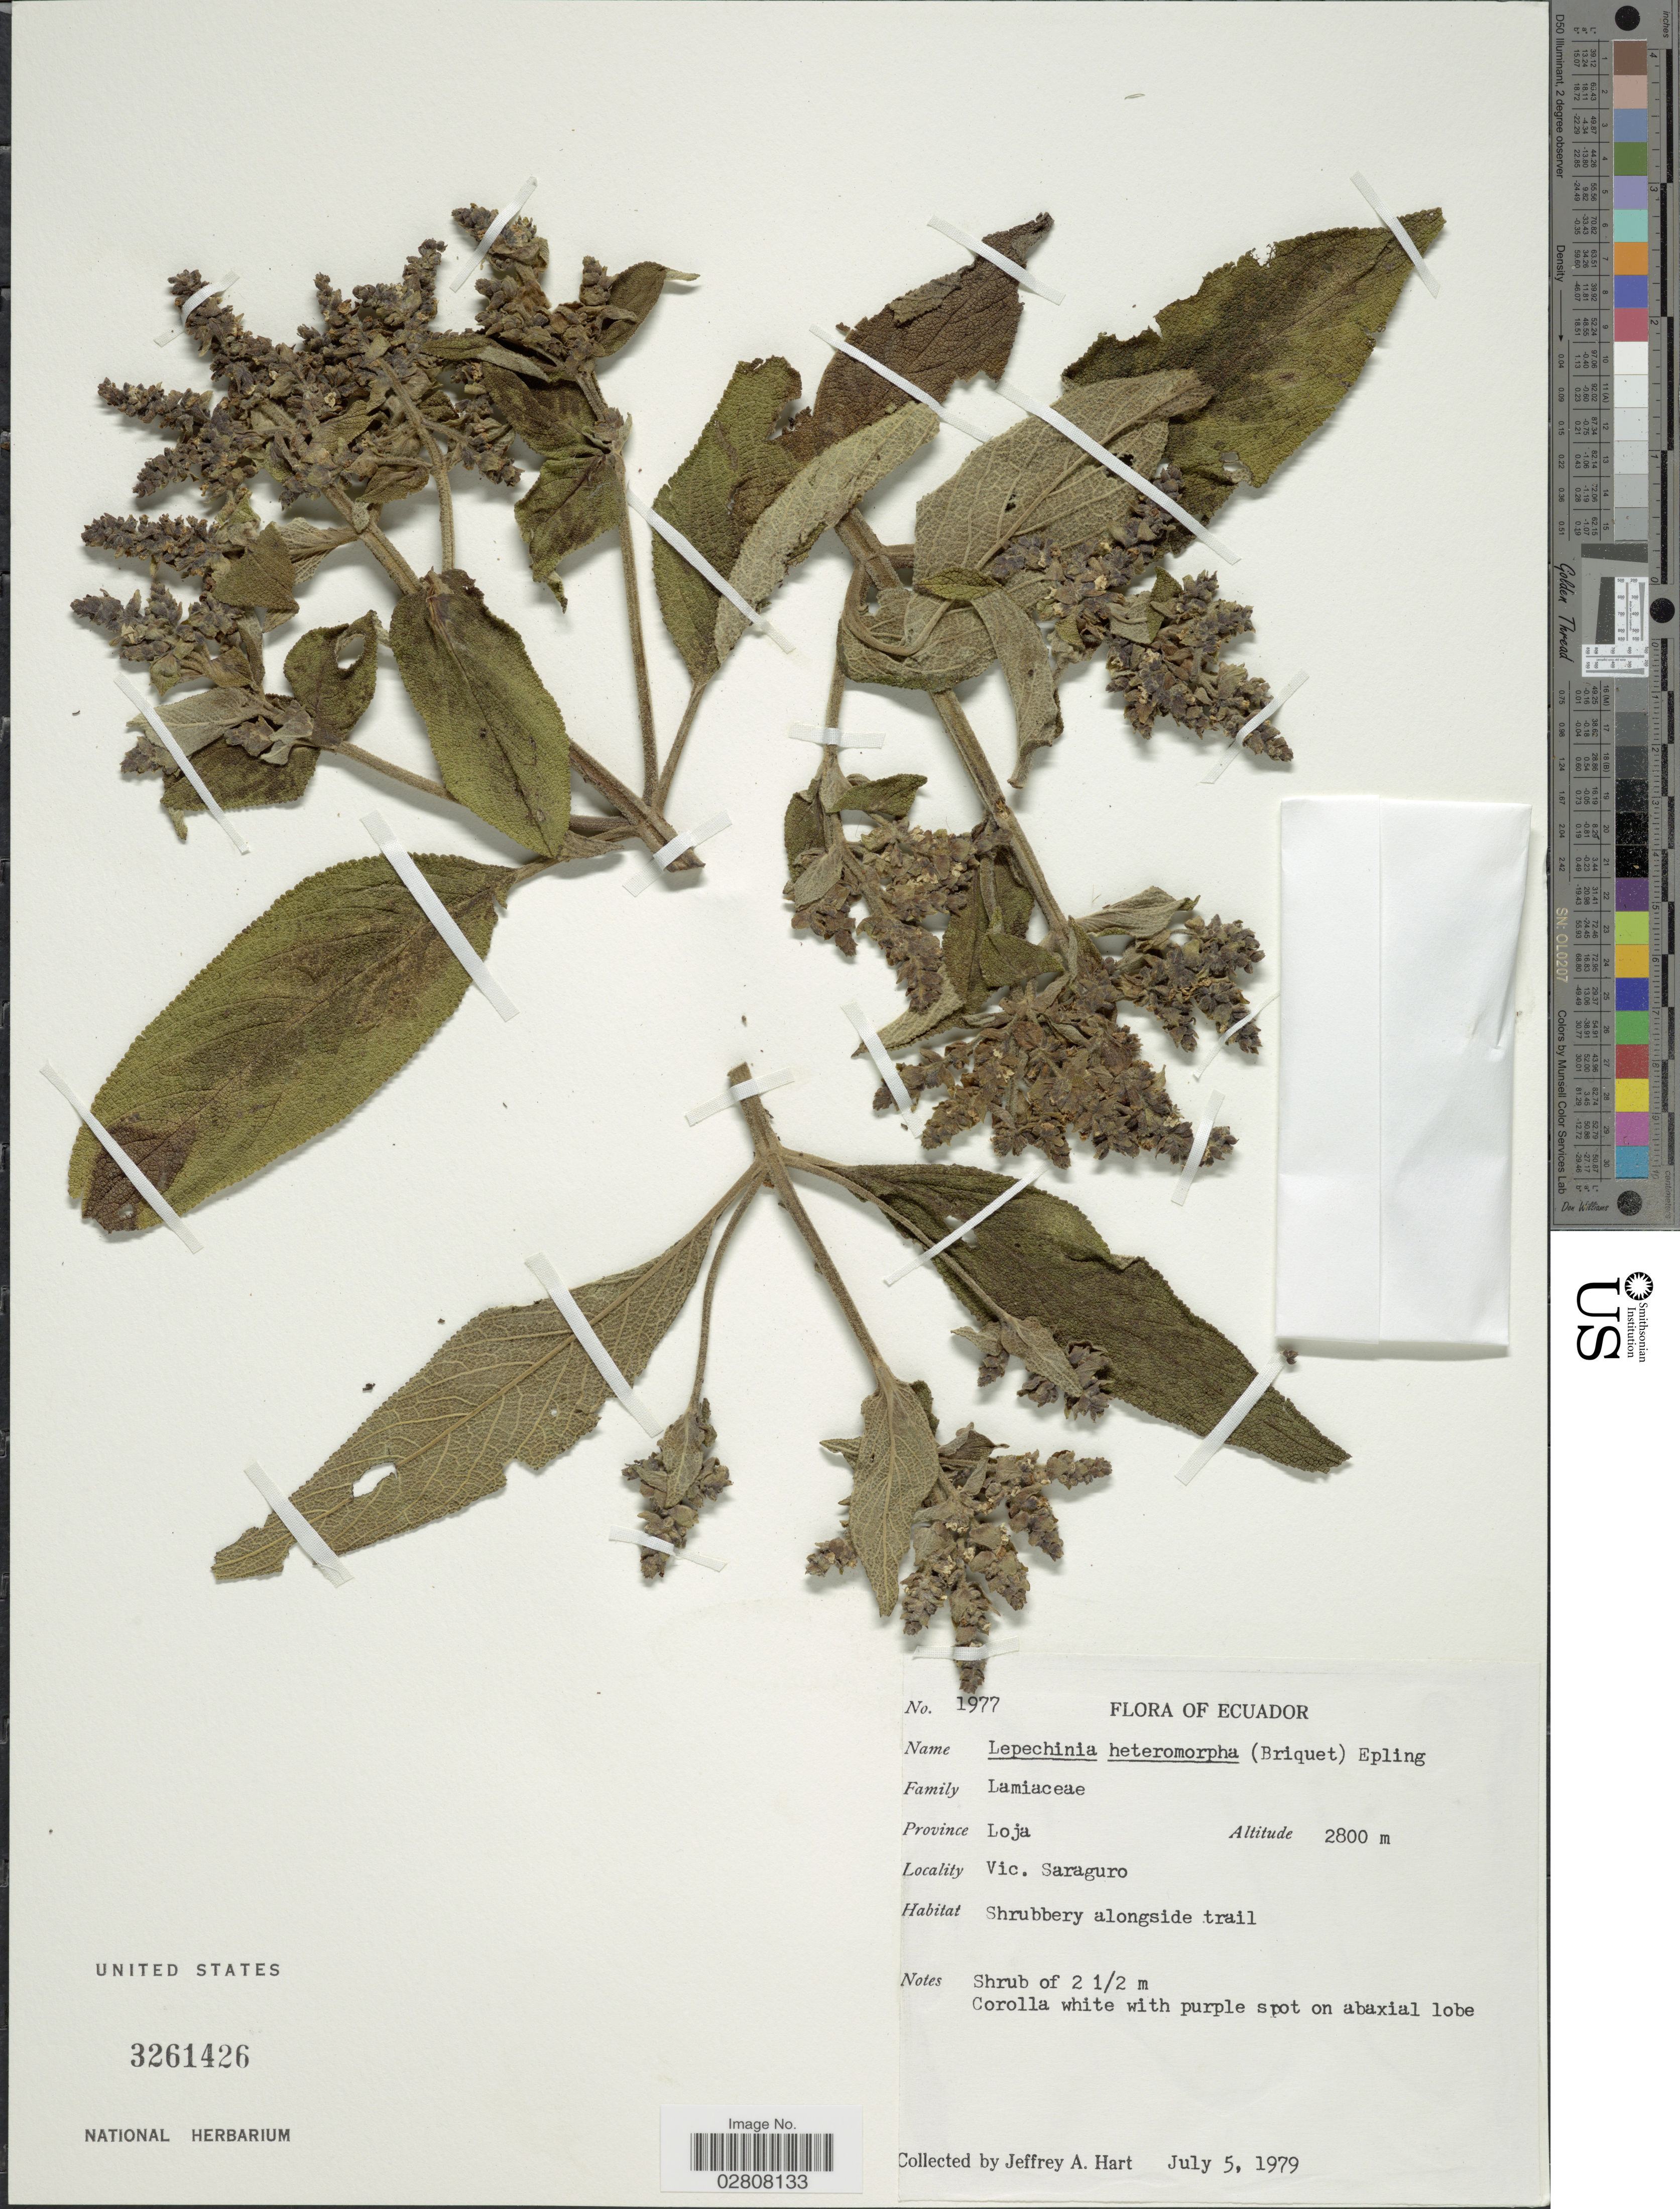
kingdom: Plantae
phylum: Tracheophyta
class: Magnoliopsida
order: Lamiales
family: Lamiaceae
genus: Lepechinia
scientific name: Lepechinia heteromorpha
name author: (Briq.) Epling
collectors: J. A. Hart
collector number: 1977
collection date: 1979-07-05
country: Ecuador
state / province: Loja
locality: Province Loja. Vic. Saraguro.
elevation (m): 2800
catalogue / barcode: US 3261426